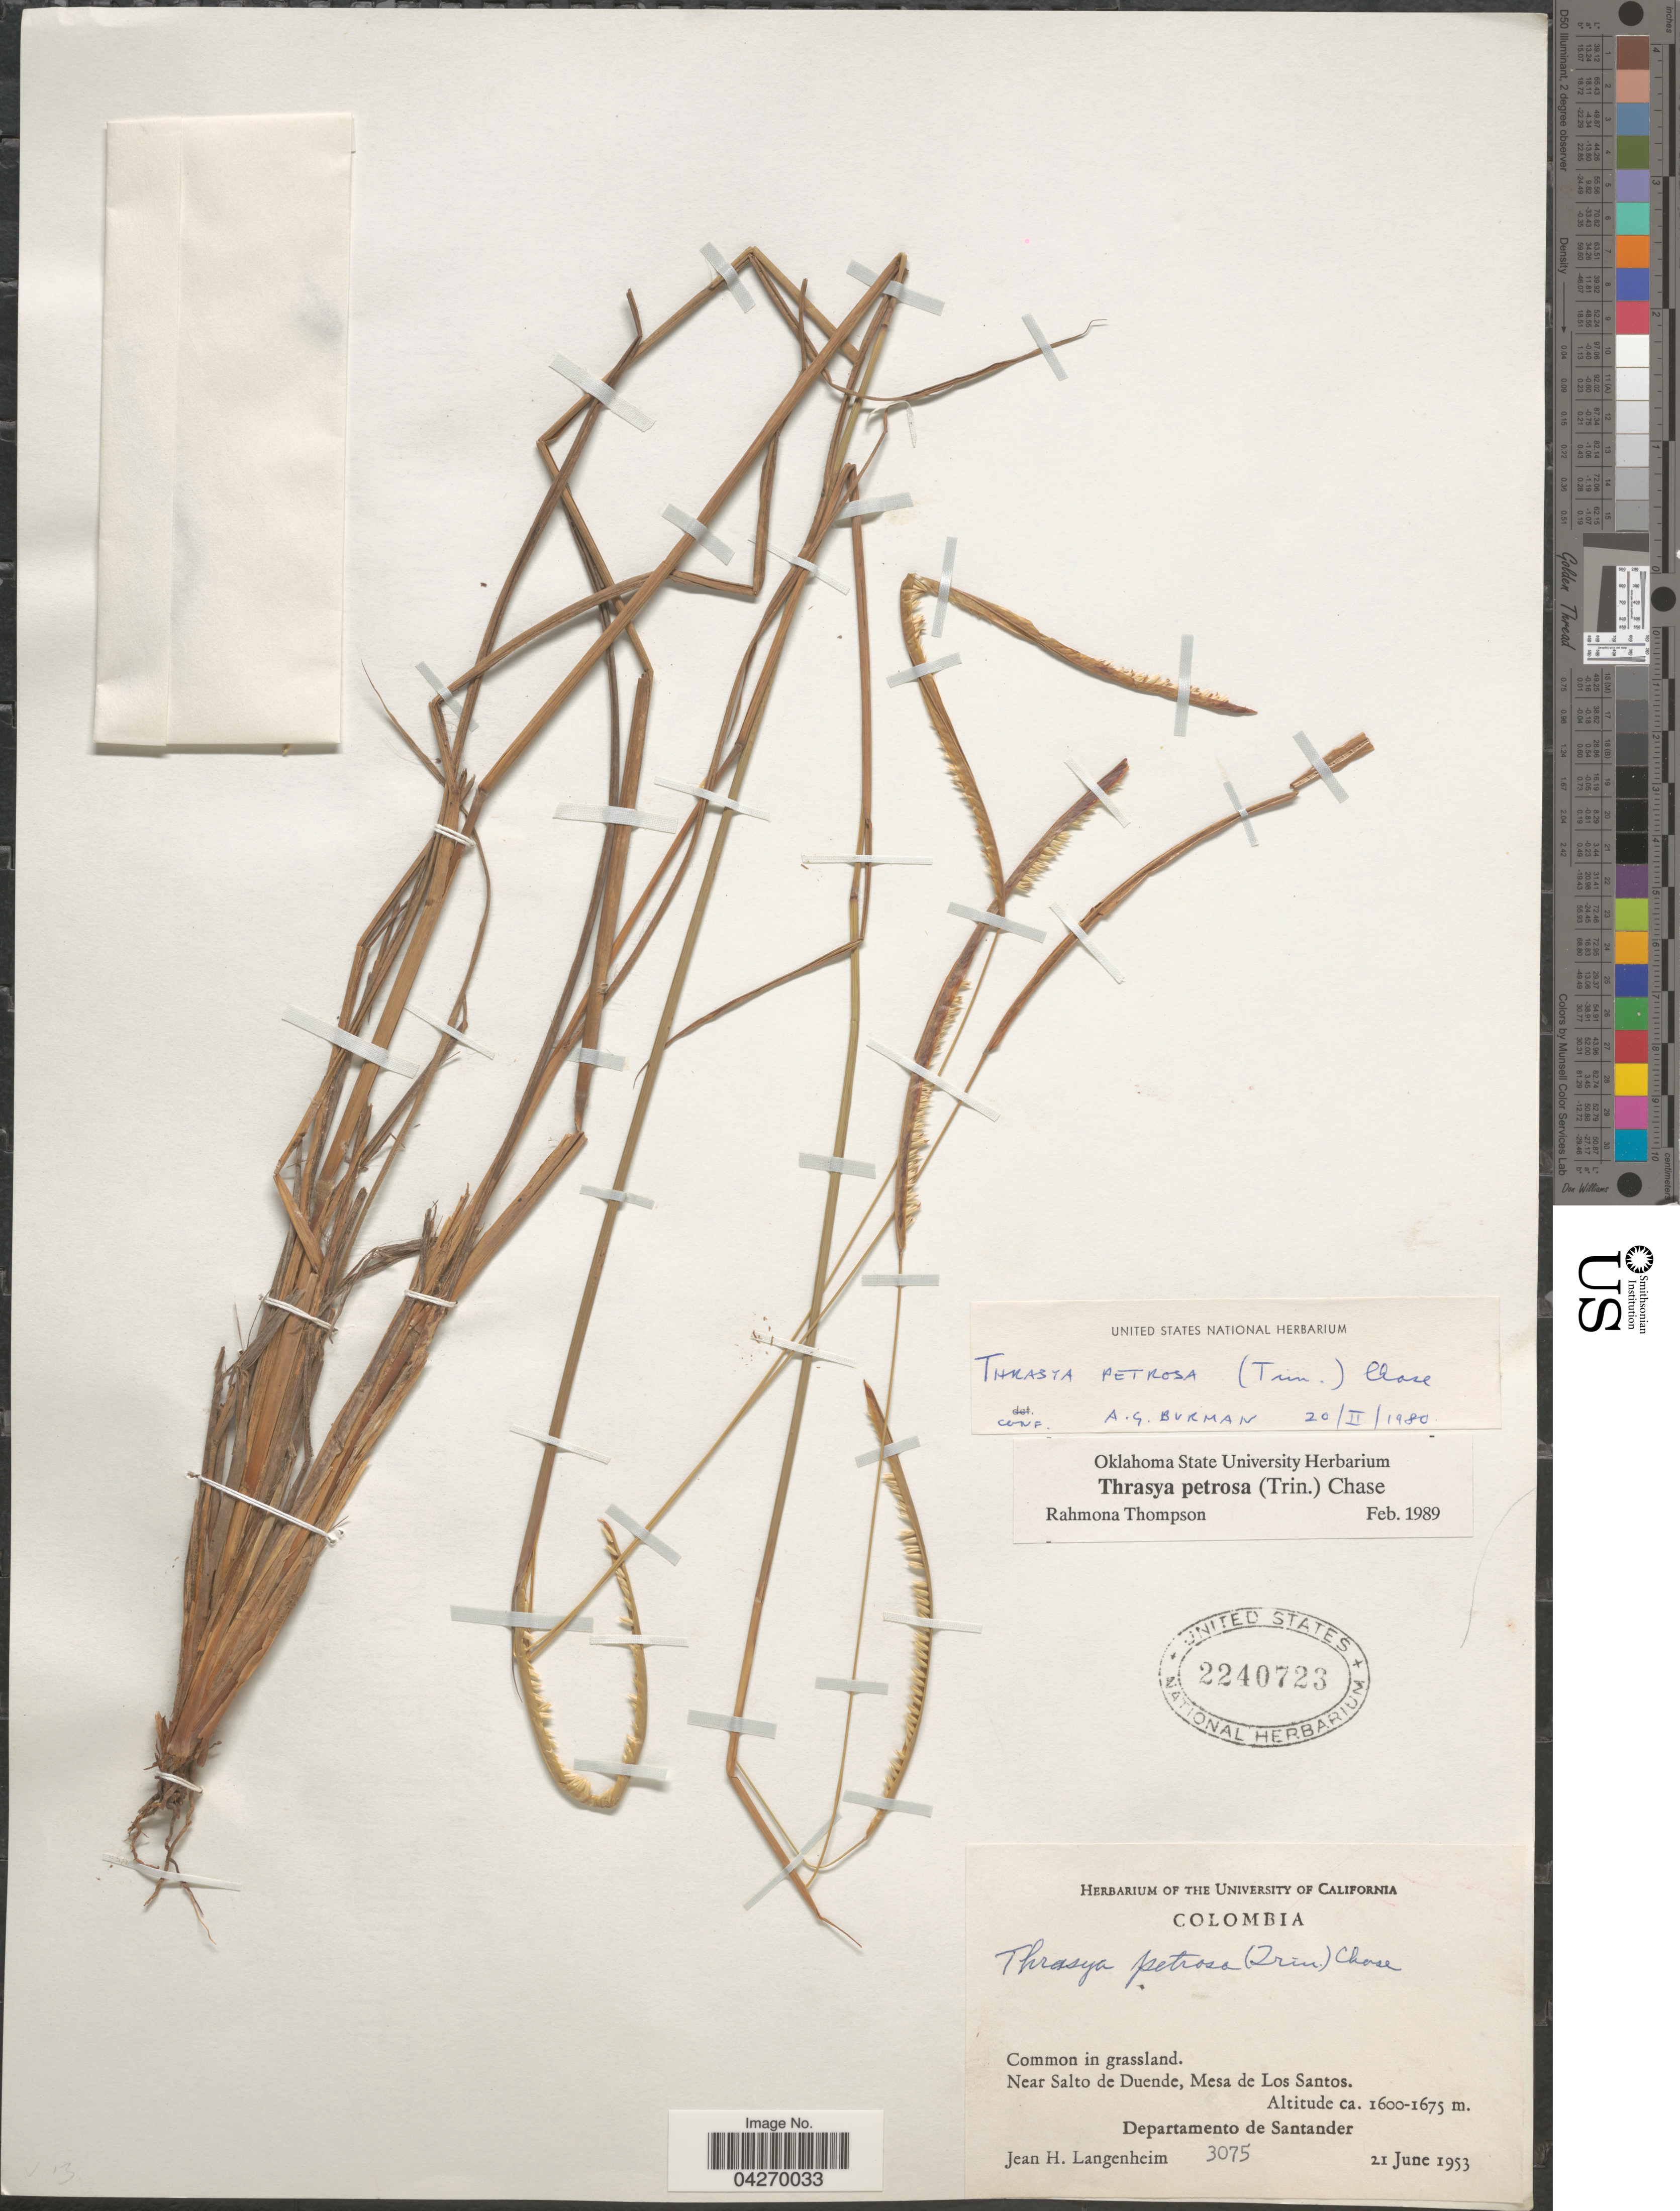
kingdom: Plantae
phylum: Tracheophyta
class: Liliopsida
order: Poales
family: Poaceae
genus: Paspalum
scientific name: Paspalum foliiforme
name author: S. Denham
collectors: J. H. Langenheim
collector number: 3075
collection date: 1953-06-21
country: Colombia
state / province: Santander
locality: Common in grassland. Near Salto de Duende, Mesa de Los Santos. Departamento de Santander.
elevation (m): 1600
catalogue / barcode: US 2240723